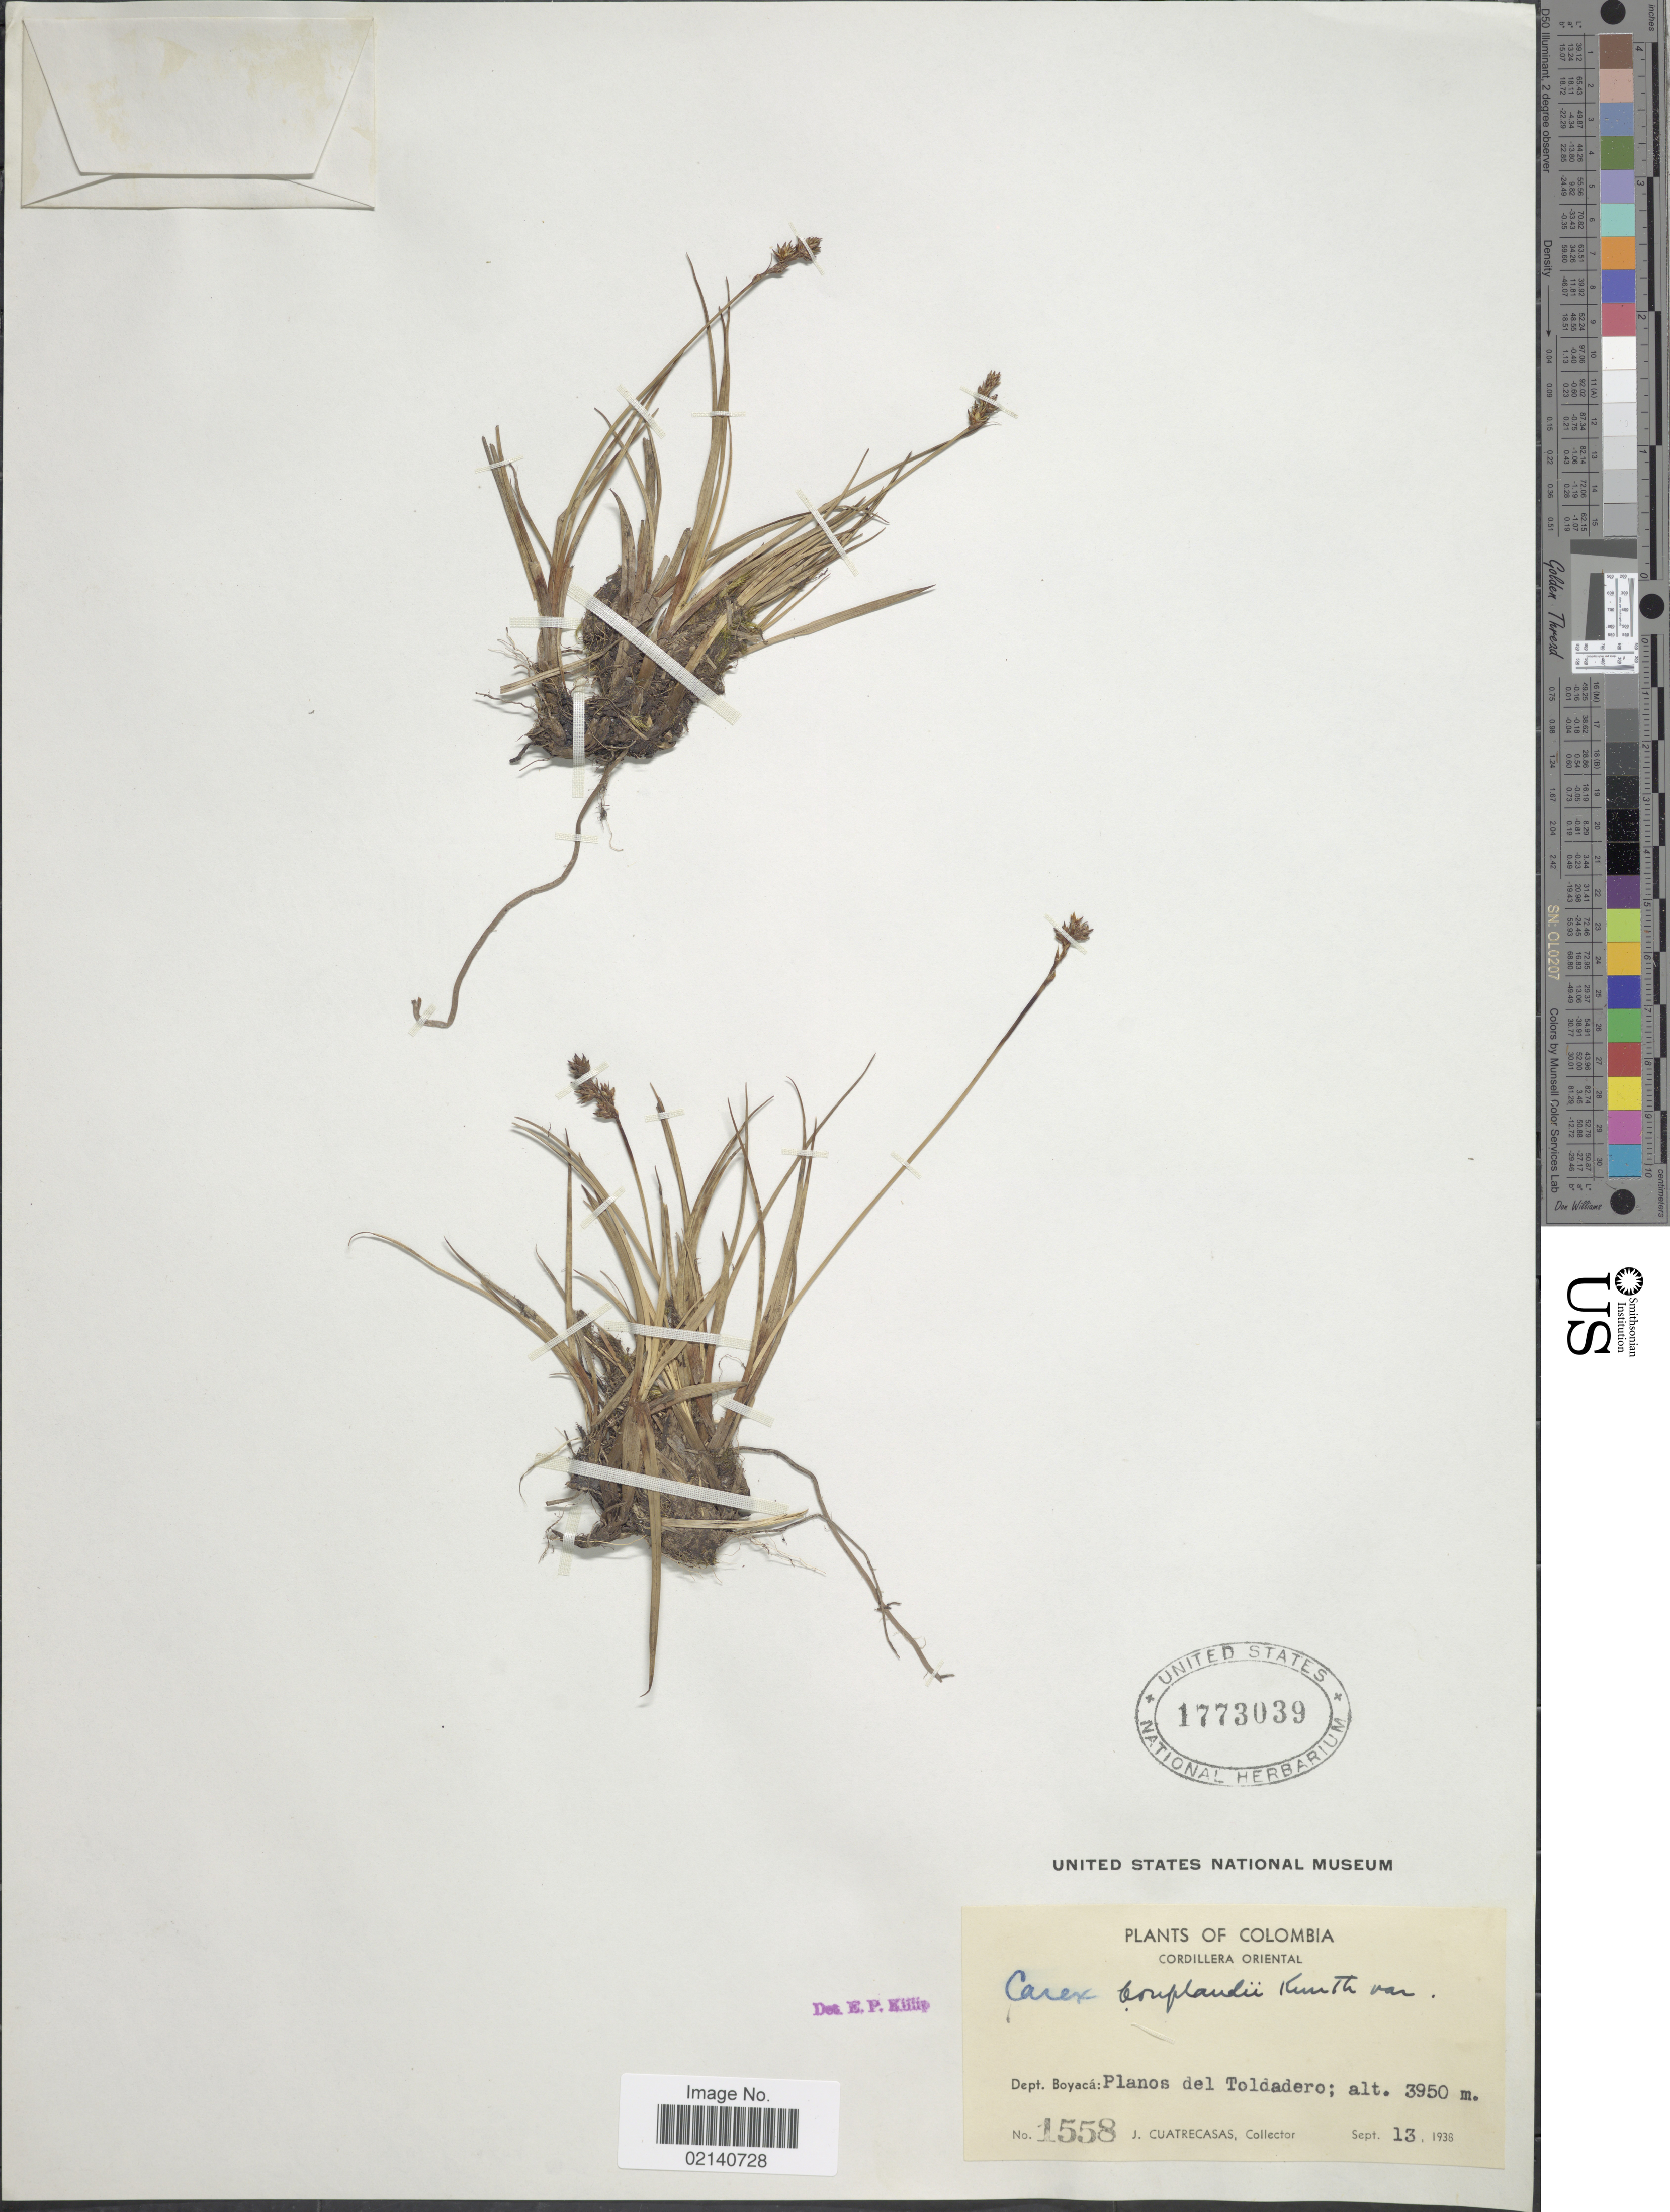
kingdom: Plantae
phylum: Tracheophyta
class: Liliopsida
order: Poales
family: Cyperaceae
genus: Carex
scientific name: Carex toreadora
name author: Steyerm.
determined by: Jimnéz-Mejias, Pedro, (UPOS), Universidad Pablo de Olavide (SPAIN)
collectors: J. Cuatrecasas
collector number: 1558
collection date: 1938-09-13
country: Colombia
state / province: Boyacá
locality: Cordillera Oriental. Planos del Toldadero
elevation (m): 3950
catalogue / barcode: US 1773039